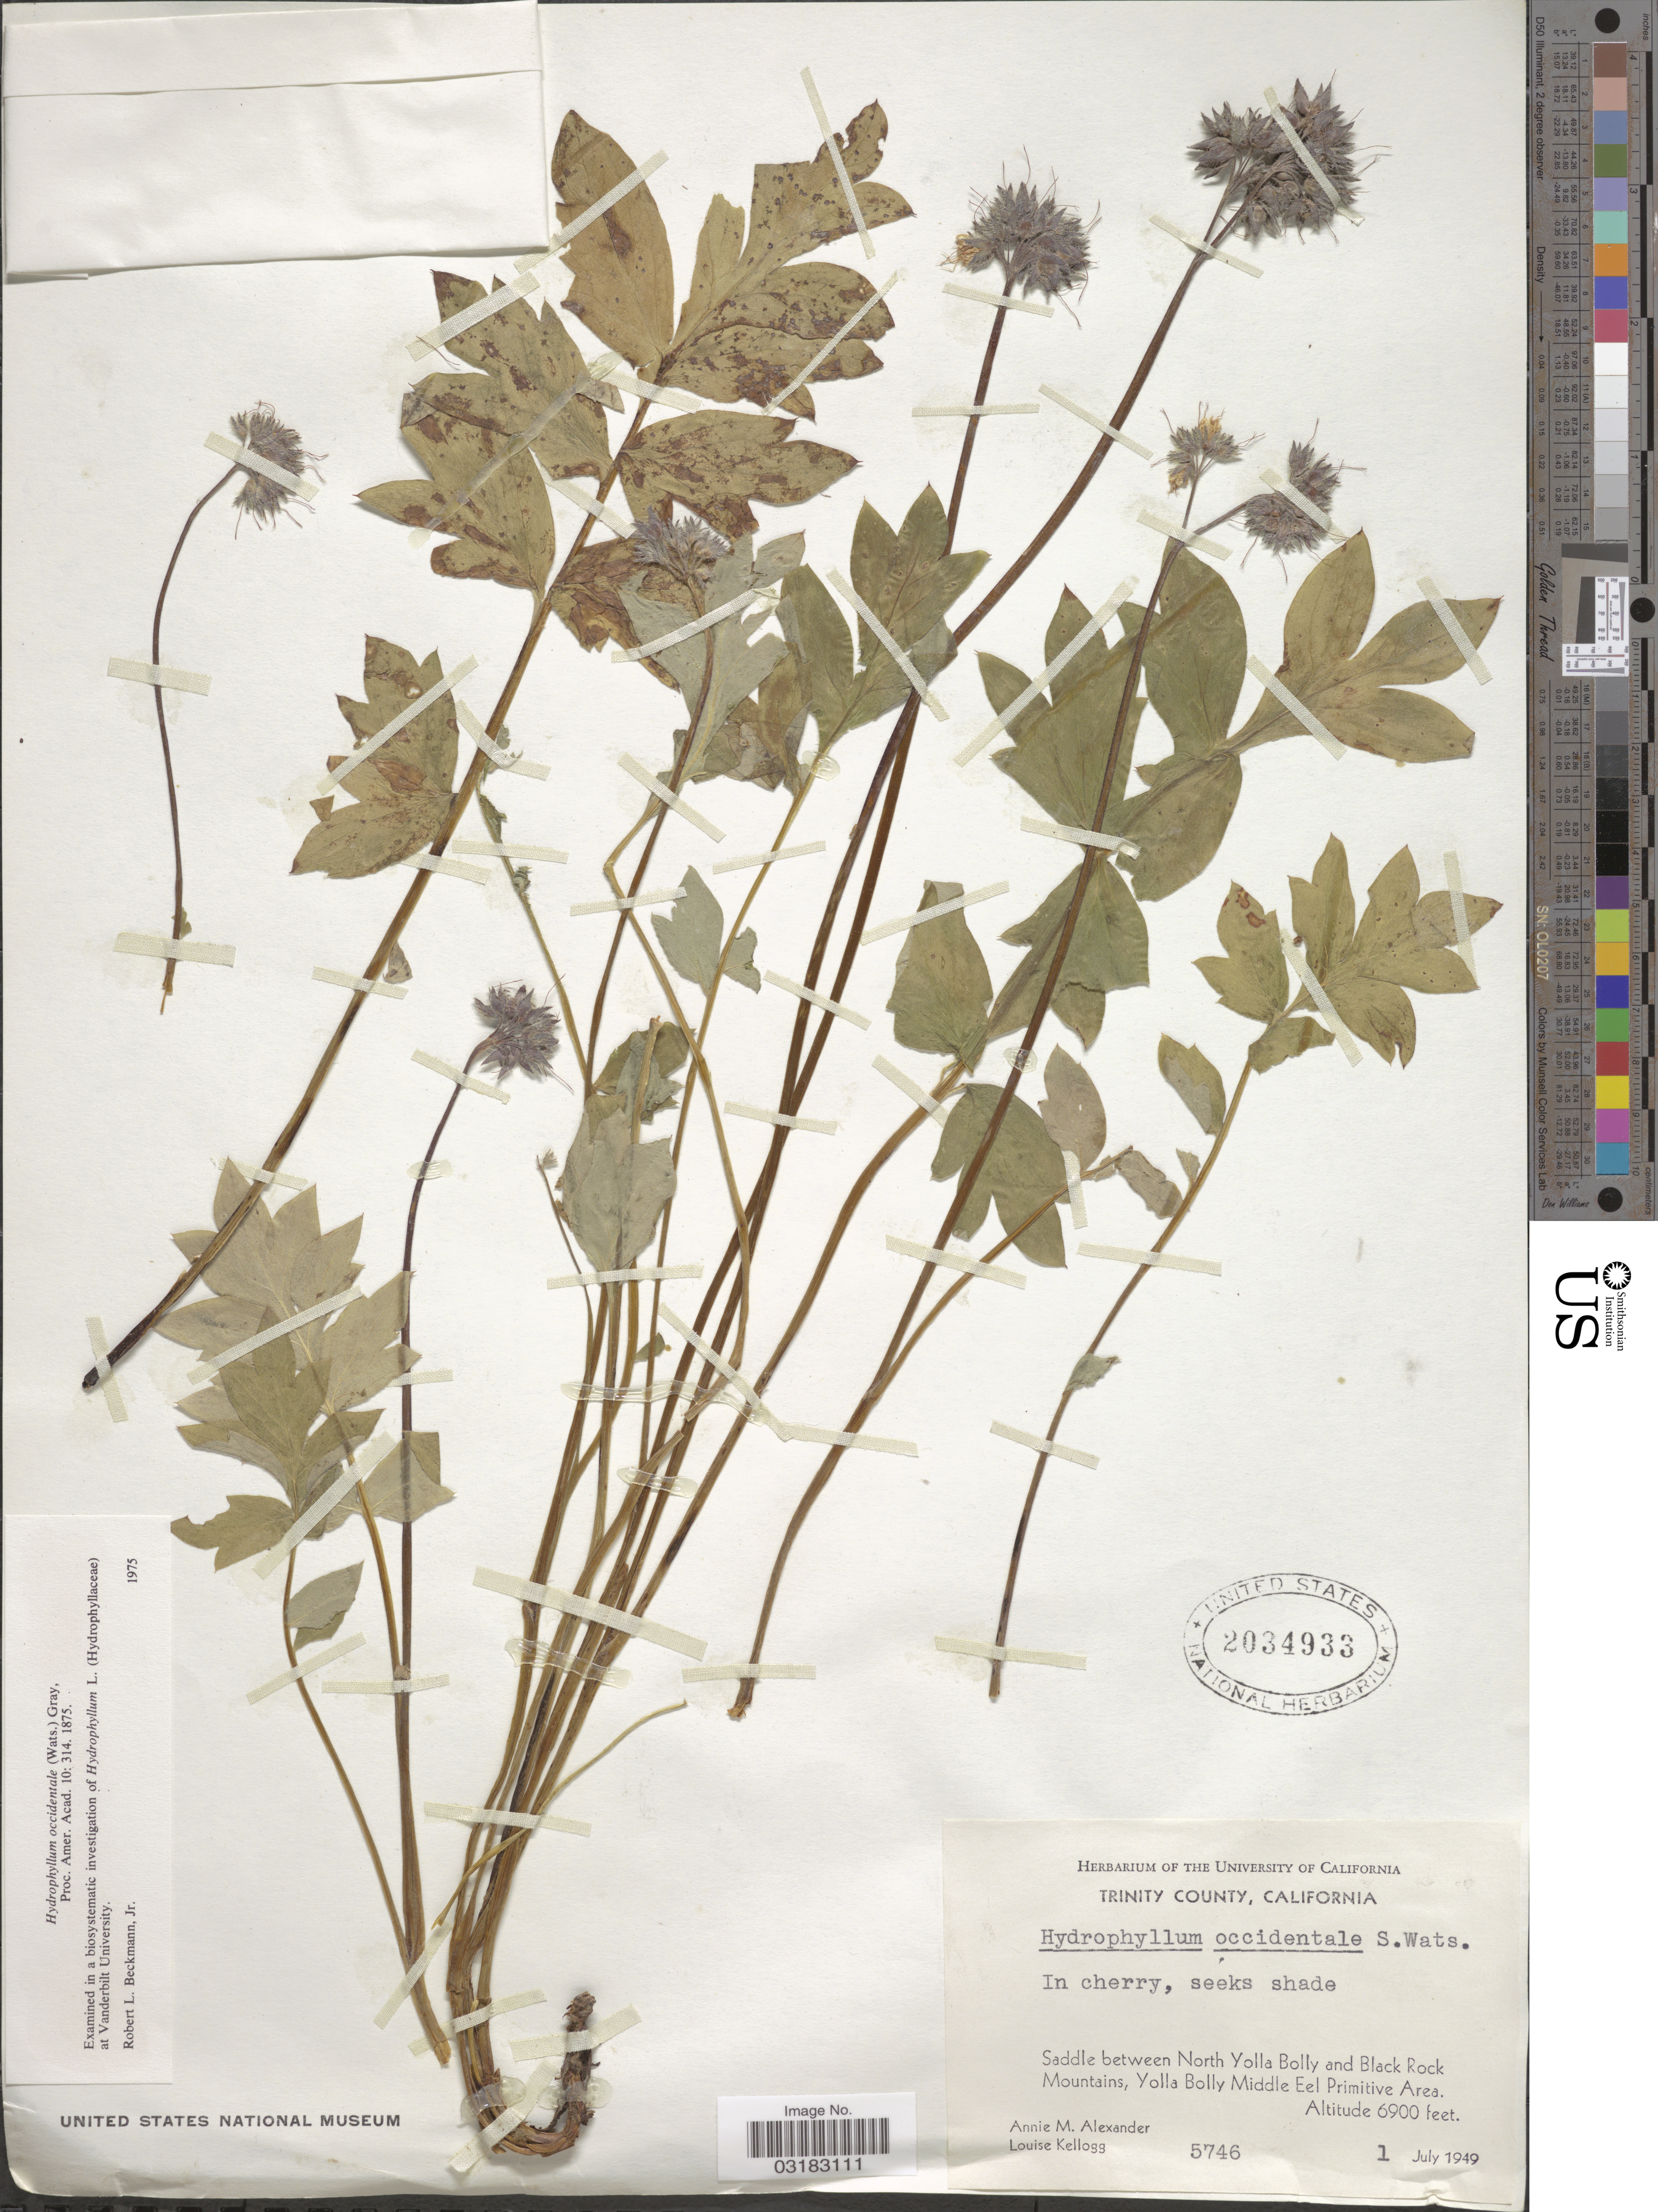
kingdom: Plantae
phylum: Tracheophyta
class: Magnoliopsida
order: Boraginales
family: Hydrophyllaceae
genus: Hydrophyllum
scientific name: Hydrophyllum occidentale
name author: (S. Watson) A. Gray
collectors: A. M. Alexander & L. Kellogg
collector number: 5746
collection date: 1949-07-01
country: United States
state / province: California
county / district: Trinity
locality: Trinity County. Saddle between North Yolla Bolly and Black Rock Mountains, Yolla Bolly Middle Eel Primitive Area.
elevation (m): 2103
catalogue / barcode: US 2034933